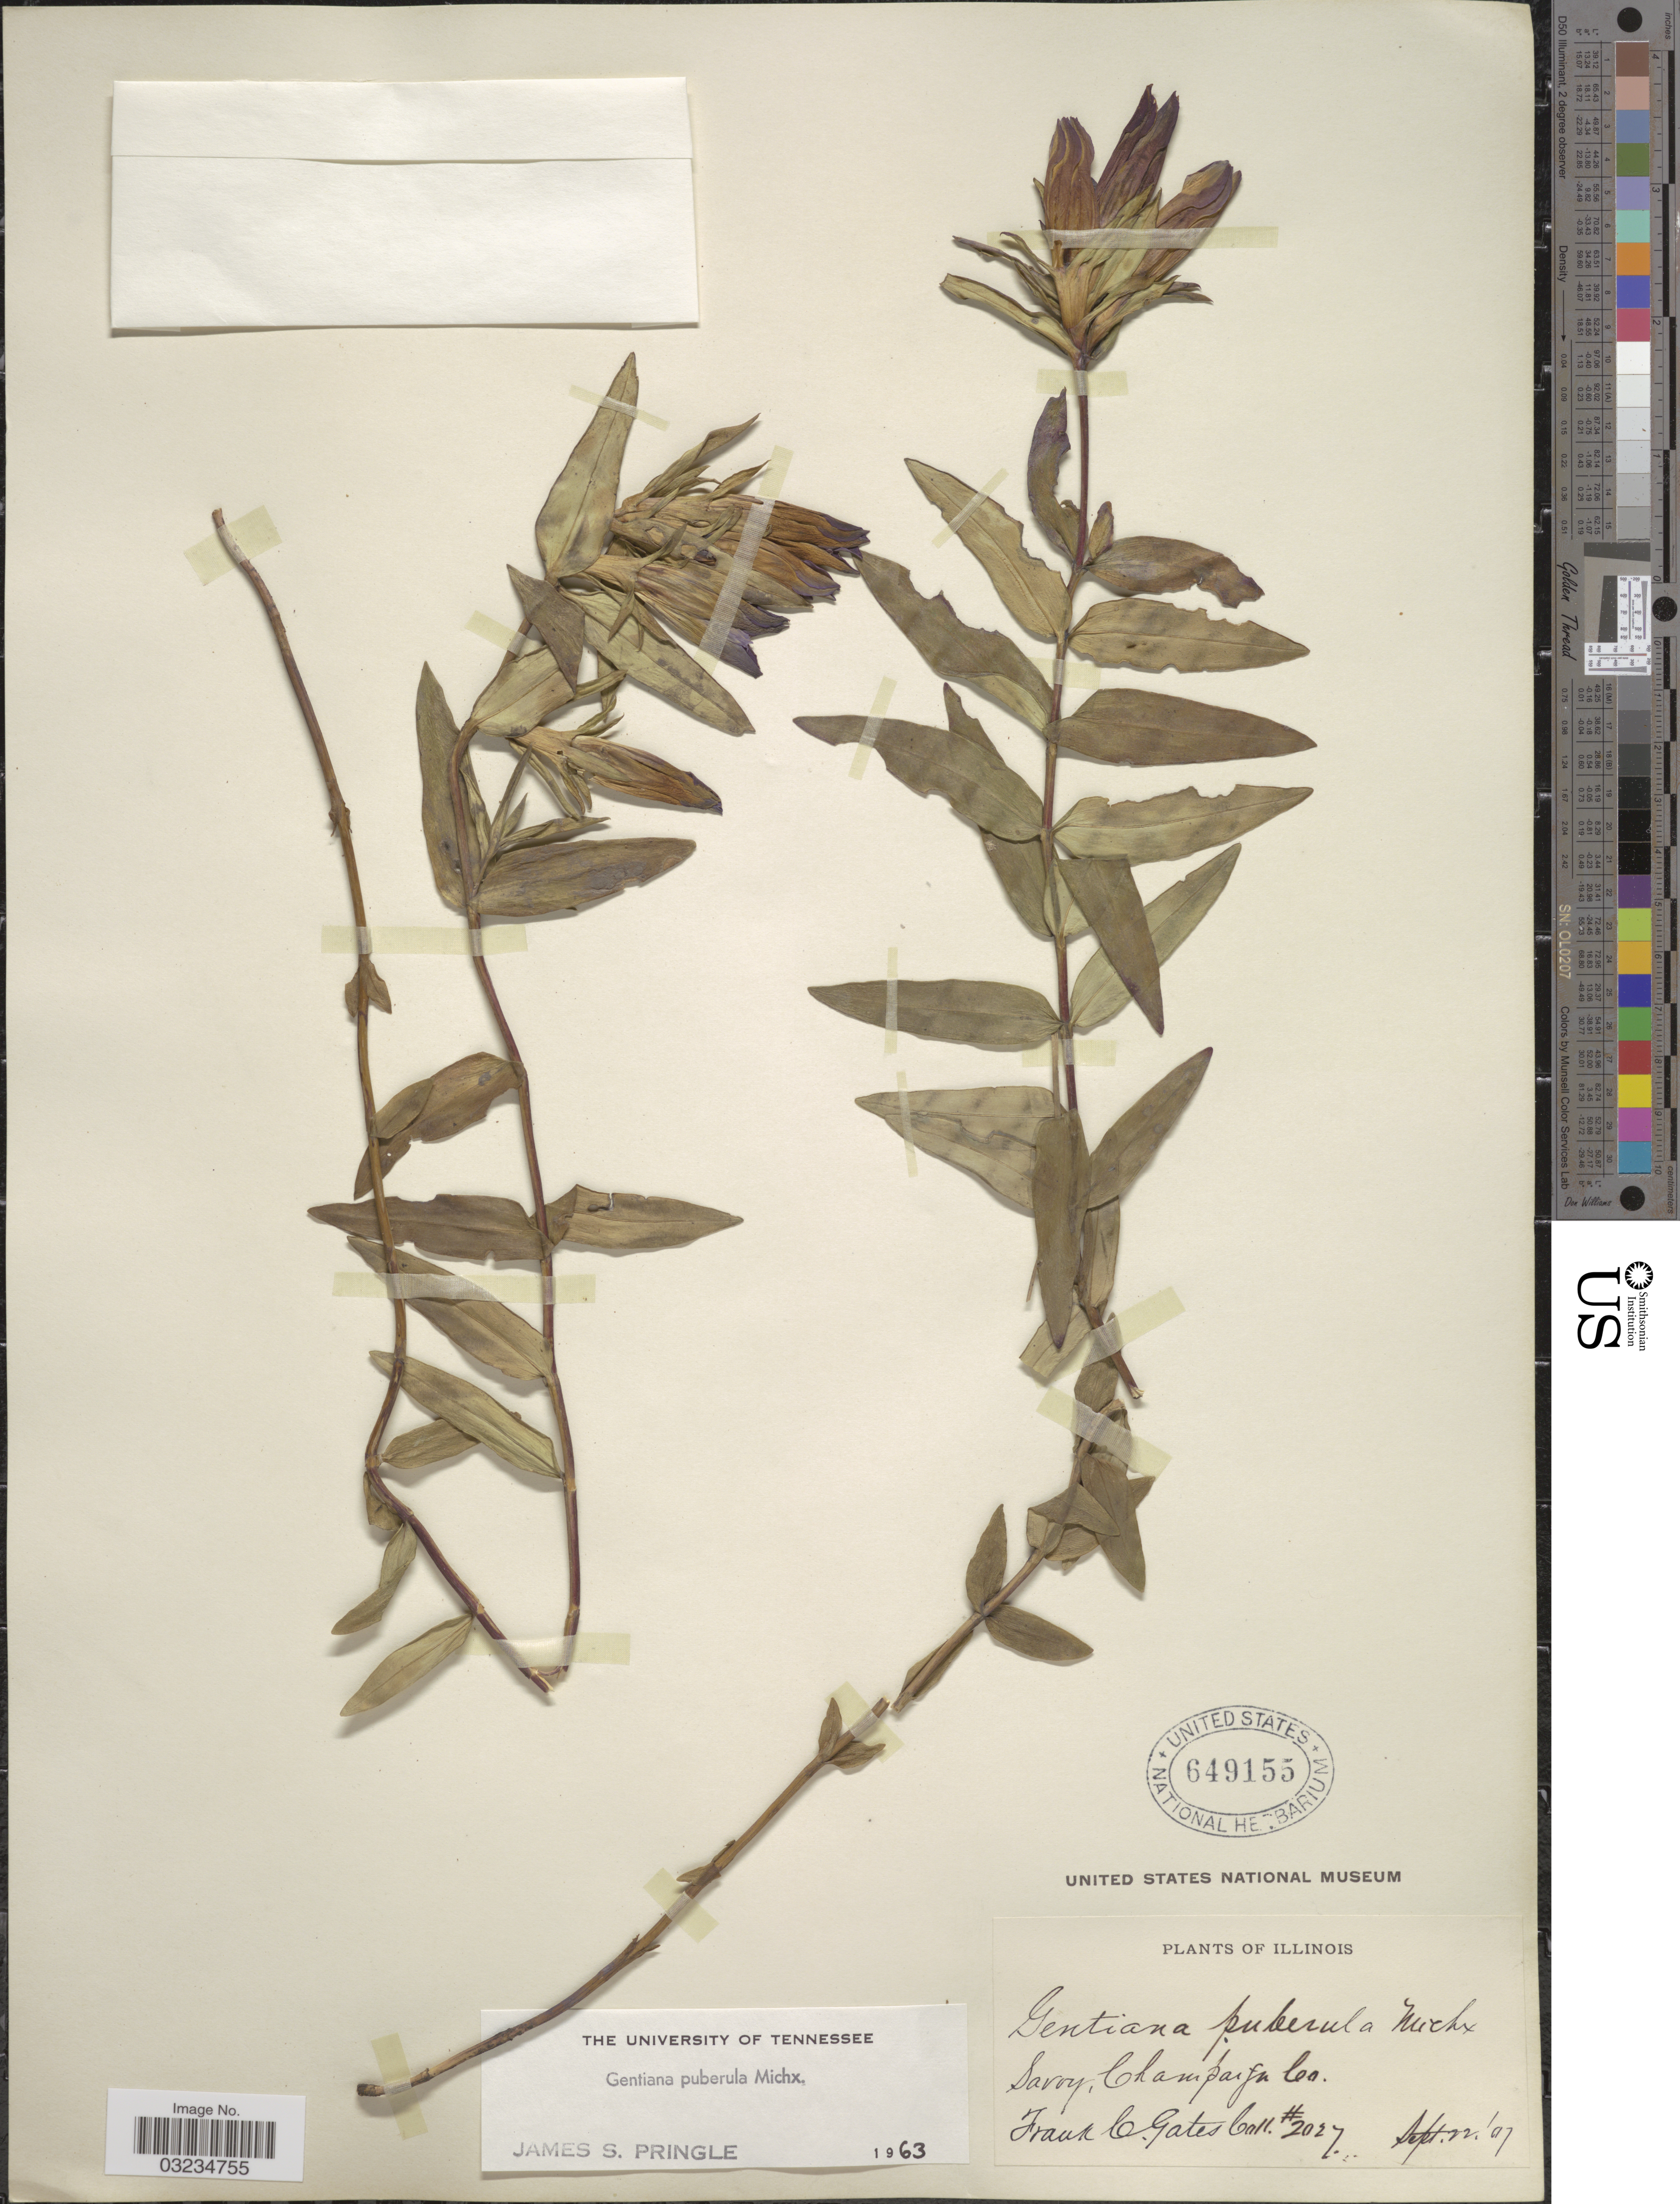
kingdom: Plantae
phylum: Tracheophyta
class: Magnoliopsida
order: Gentianales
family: Gentianaceae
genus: Gentiana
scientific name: Gentiana puberula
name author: Michx.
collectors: F. C. Gates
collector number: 2027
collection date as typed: Transcribed d/m/y: 22/9/7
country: United States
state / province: Illinois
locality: Savoy, Champaign Co.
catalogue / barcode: US 649155